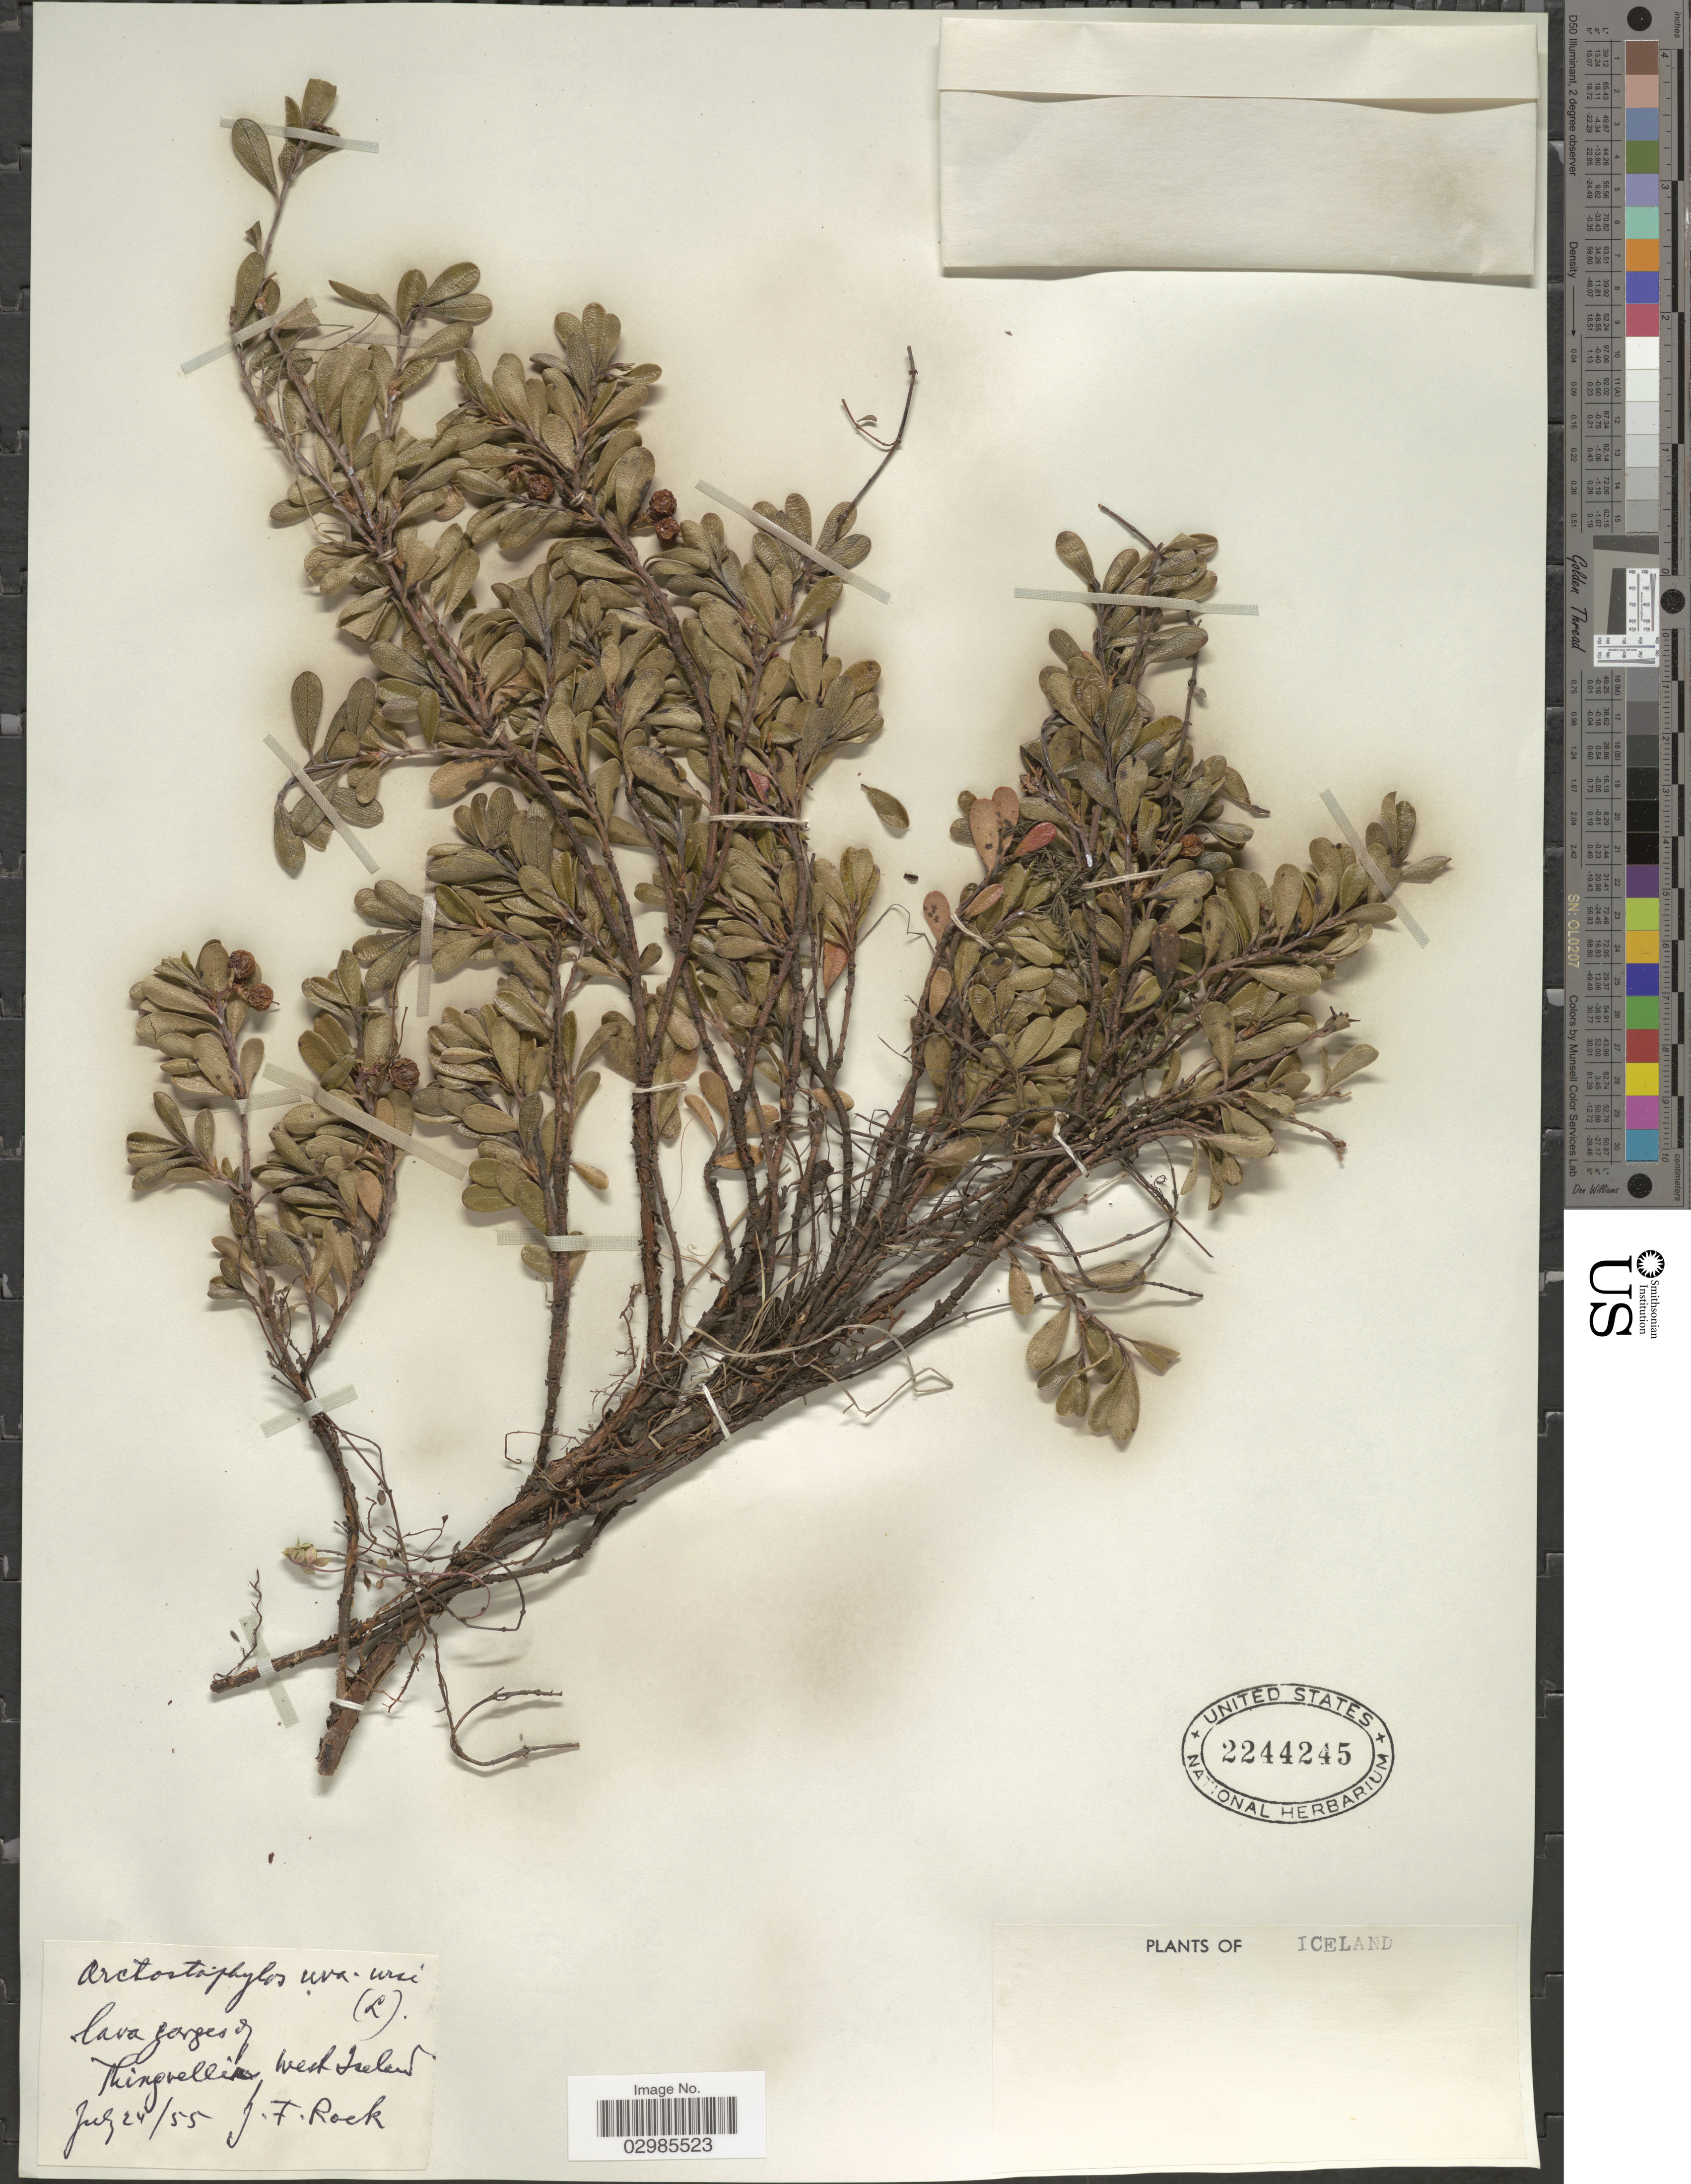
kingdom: Plantae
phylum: Tracheophyta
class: Magnoliopsida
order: Ericales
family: Ericaceae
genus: Arctostaphylos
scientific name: Arctostaphylos uva-ursi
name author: (L.) Spreng.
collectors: J. Rock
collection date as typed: Transcribed d/m/y: 24/7/55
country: Iceland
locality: Lava gorges of Thingvellir, west of Iceland.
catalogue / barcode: US 2244245